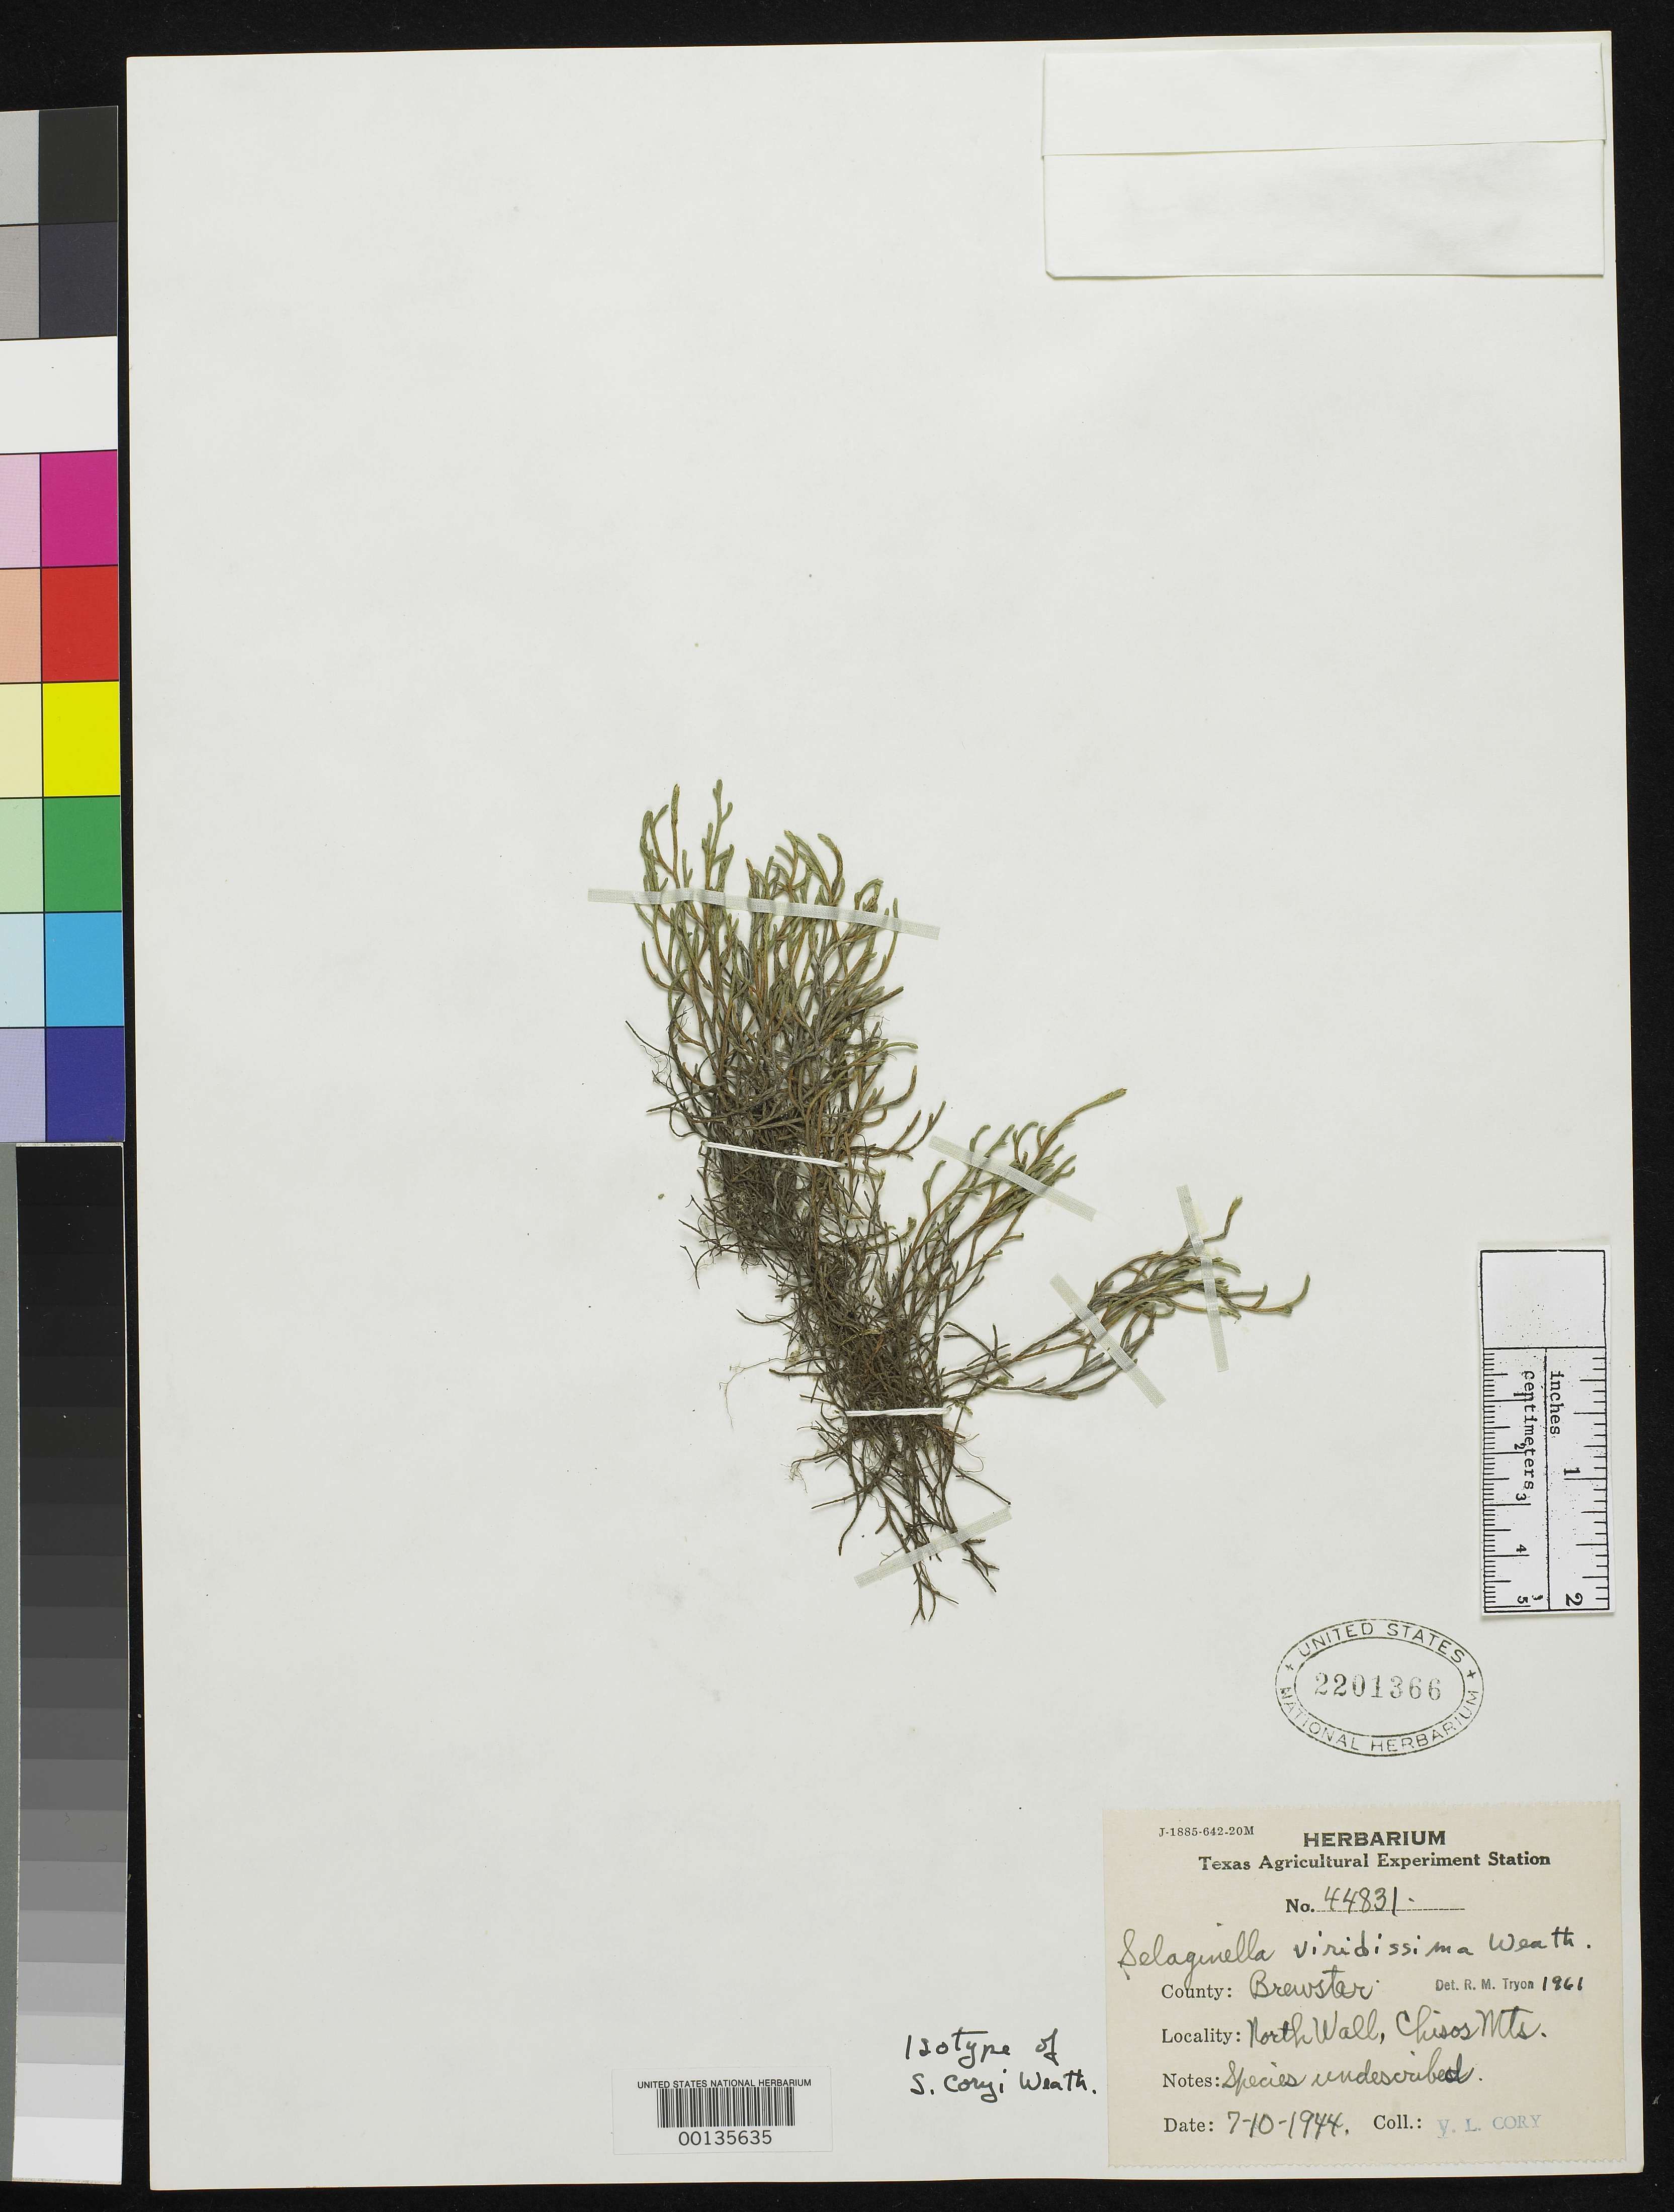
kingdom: Plantae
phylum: Tracheophyta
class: Lycopodiopsida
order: Selaginellales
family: Selaginellaceae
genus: Selaginella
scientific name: Selaginella coryi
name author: Weath.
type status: Isotype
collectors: V. Cory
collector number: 44831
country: United States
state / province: Texas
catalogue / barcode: US 2201366